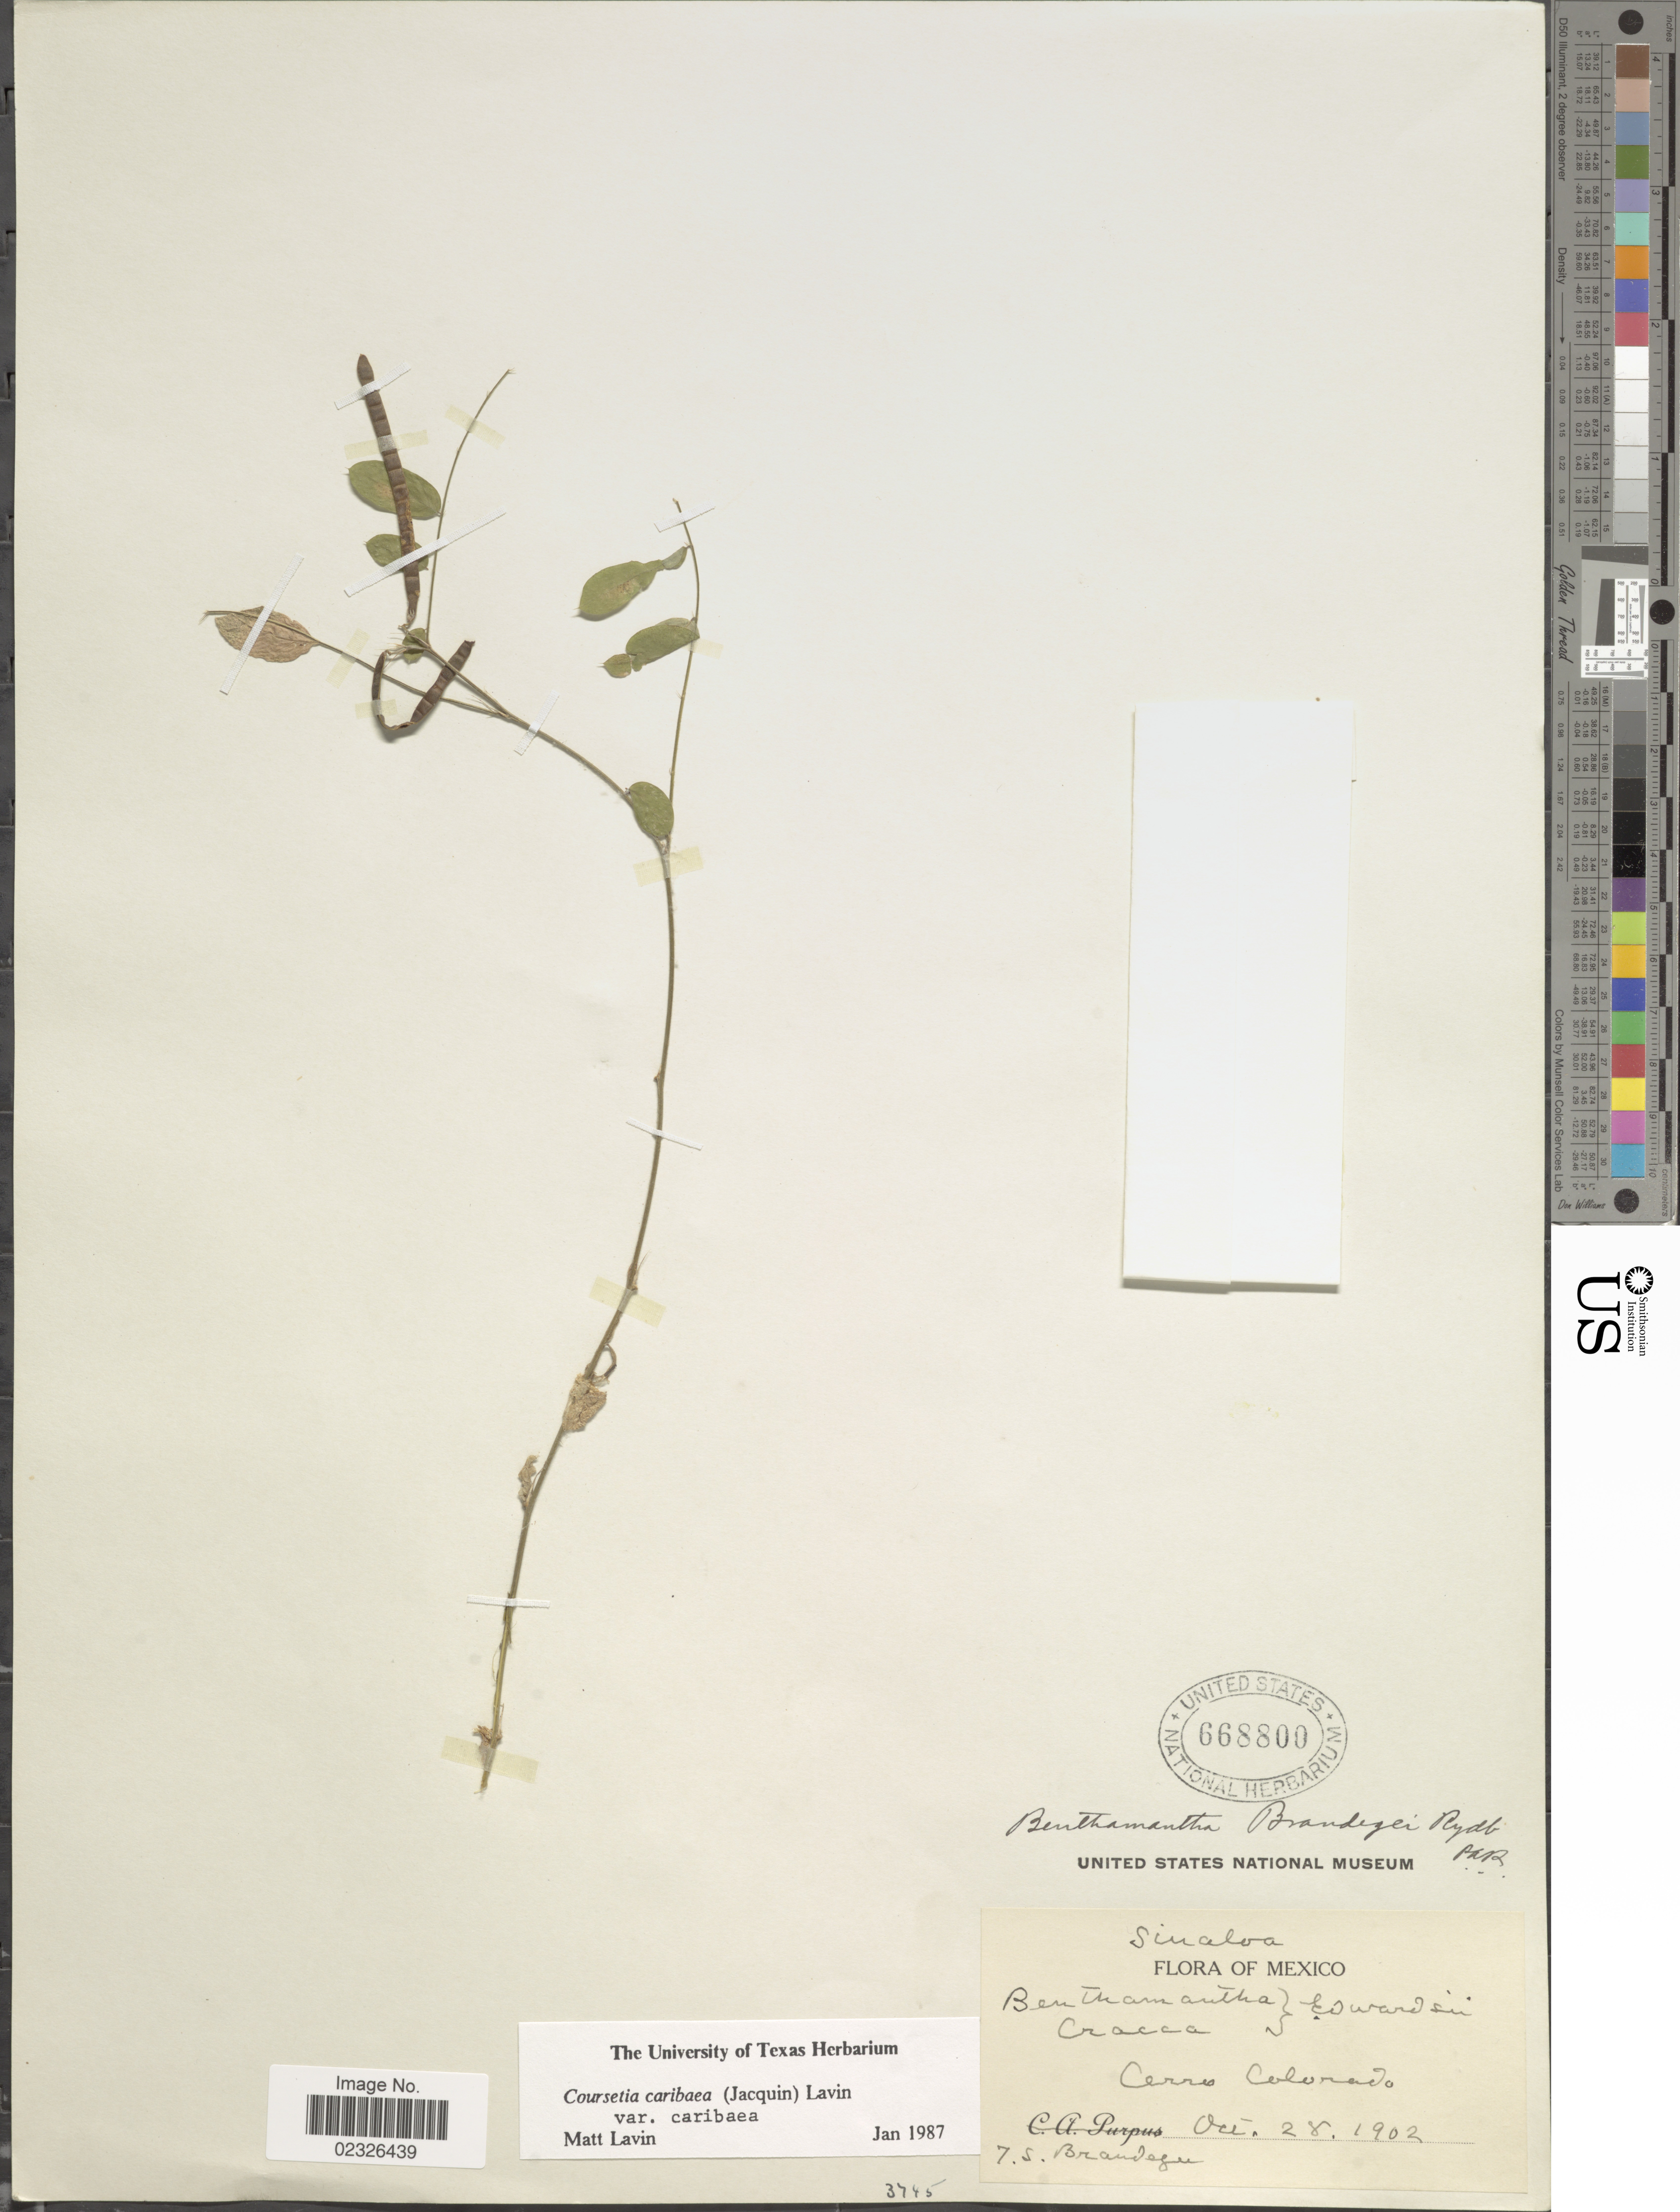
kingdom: Plantae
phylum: Tracheophyta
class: Magnoliopsida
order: Fabales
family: Fabaceae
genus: Coursetia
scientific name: Coursetia caribaea var. caribaea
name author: (Jacq.) Lavin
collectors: J. S. Brandegee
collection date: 1902-10-28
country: Mexico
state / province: Sinaloa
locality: Cerro Colorado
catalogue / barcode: US 668800